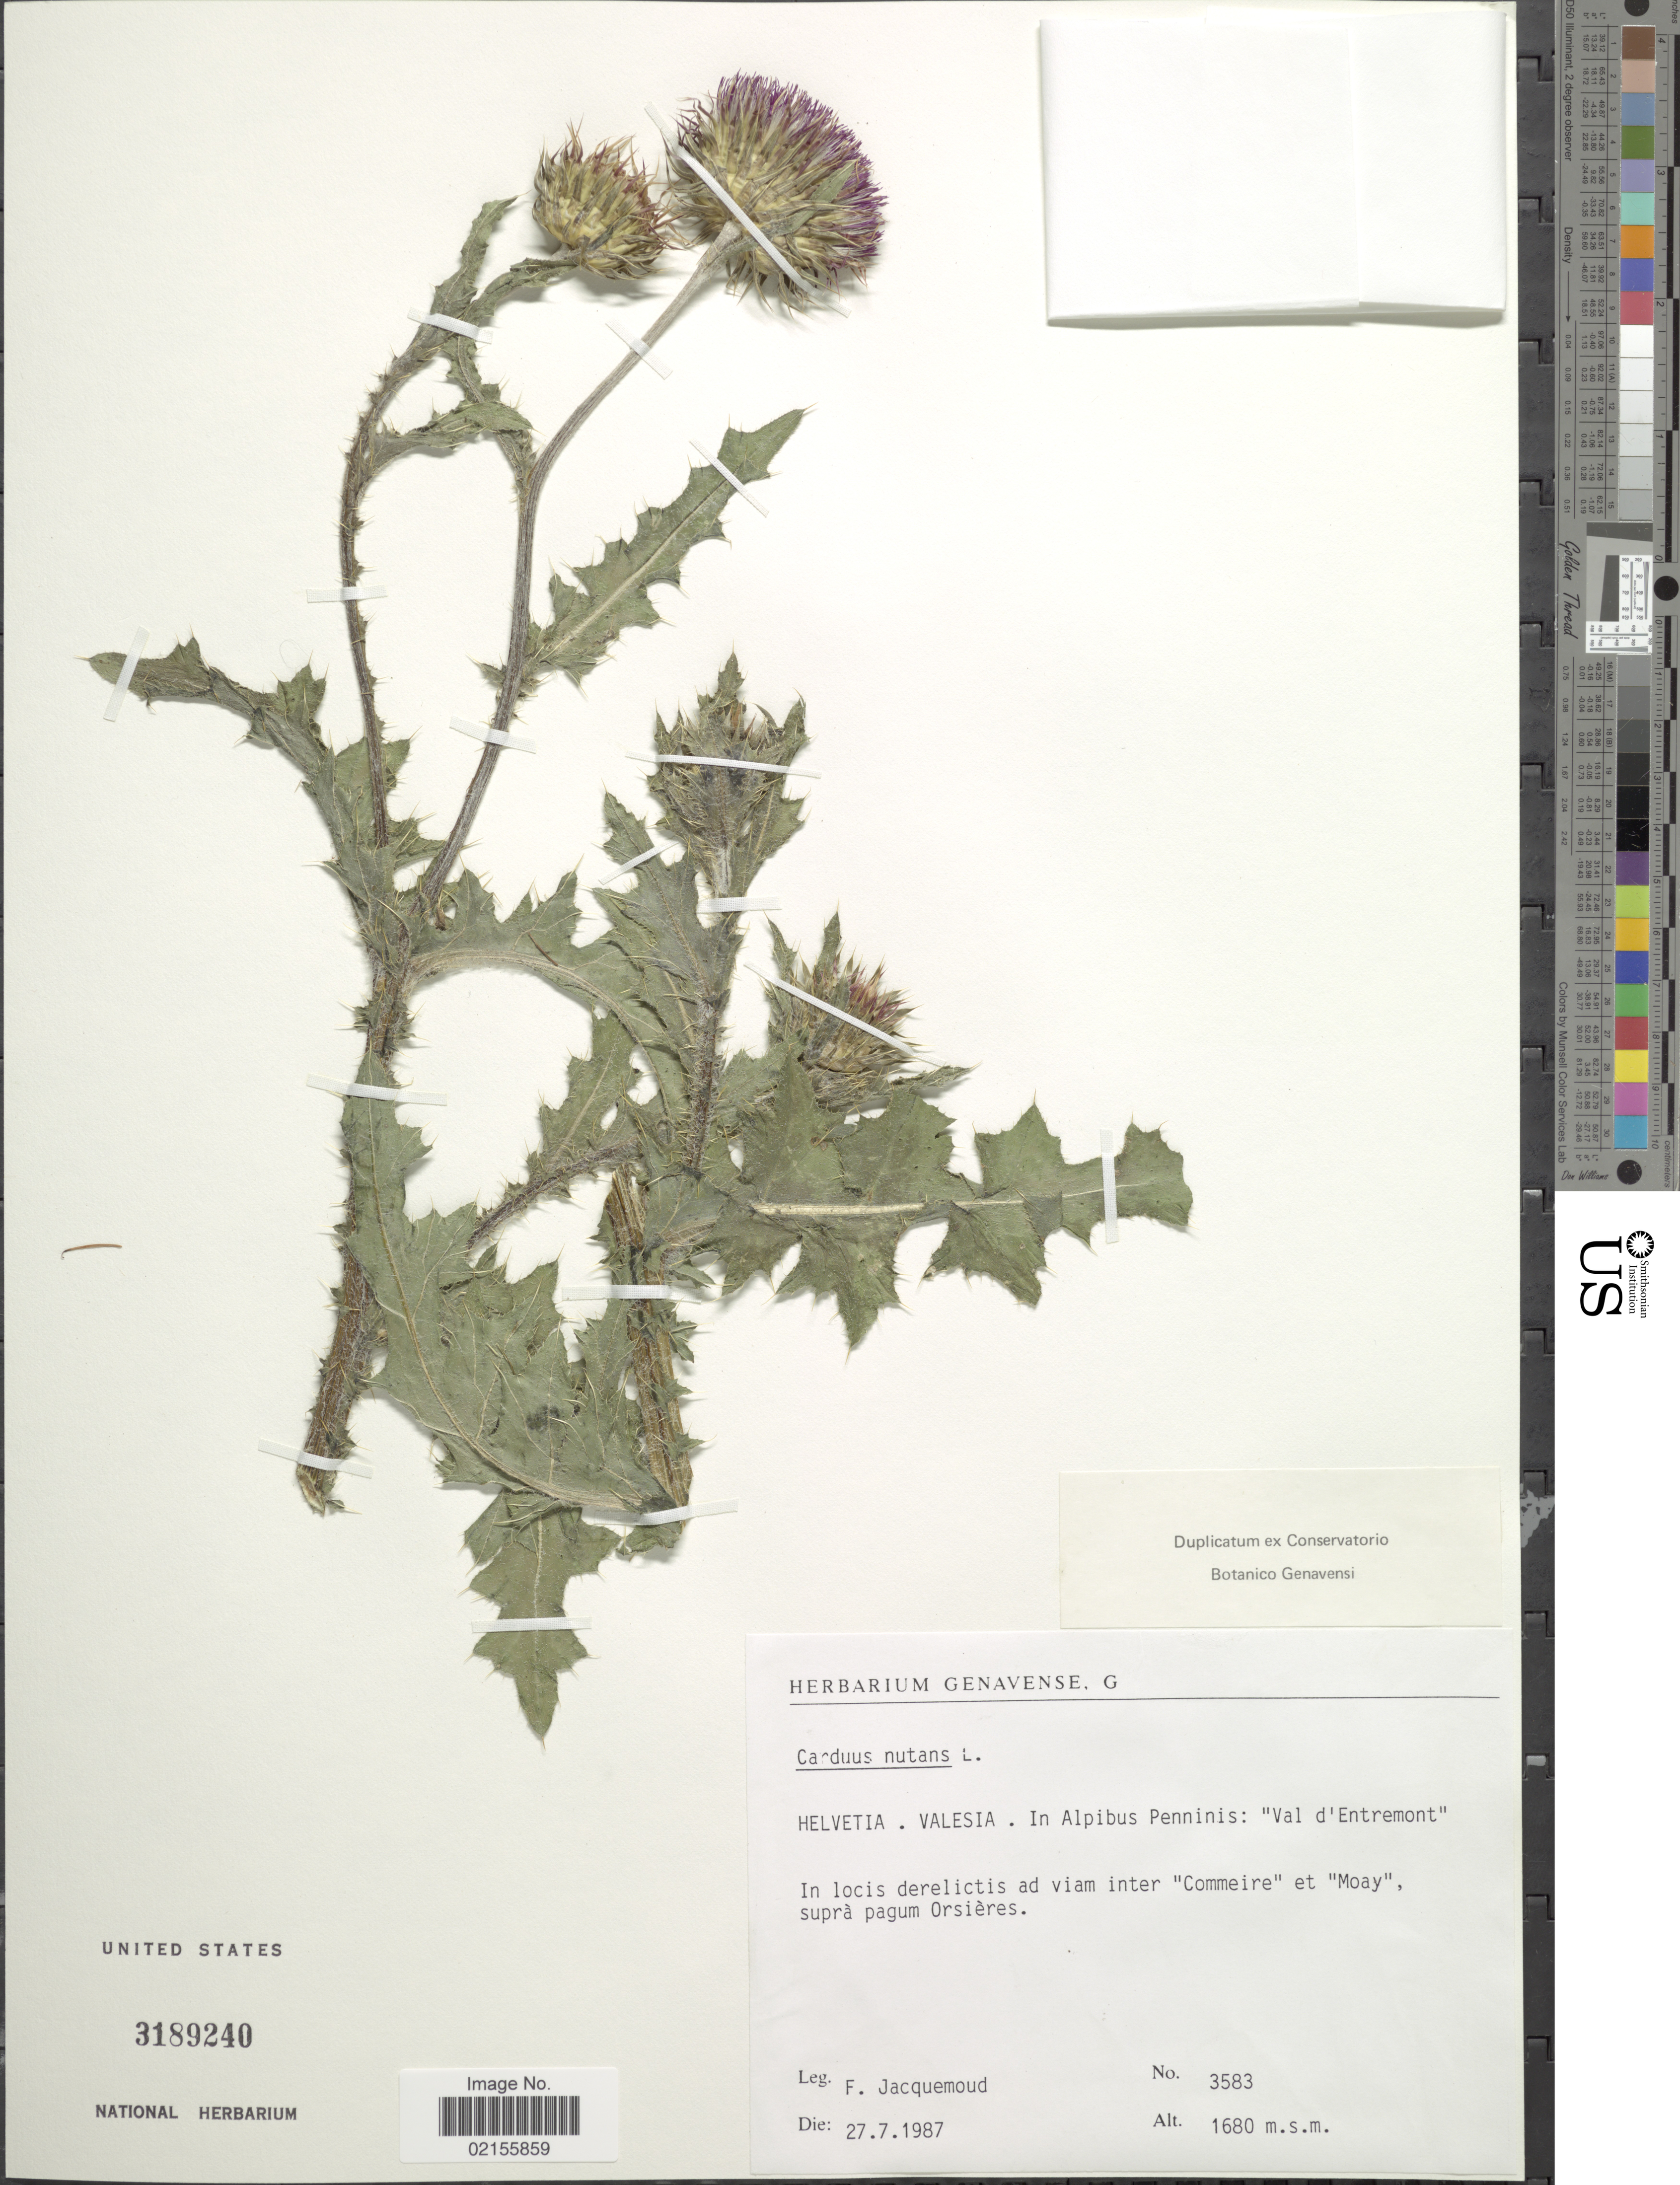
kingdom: Plantae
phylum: Tracheophyta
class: Magnoliopsida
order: Asterales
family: Asteraceae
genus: Carduus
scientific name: Carduus nutans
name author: L.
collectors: F. Jacquemoud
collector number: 3583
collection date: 1987-07-27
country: Switzerland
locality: Helvetia, valesia. In Alpibus Penninis: 'Va; d'Entremont' In locis derelictis ad viam inter ' Commeire' et 'Moay', supra pagum Orsières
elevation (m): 1680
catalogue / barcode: US 3189240